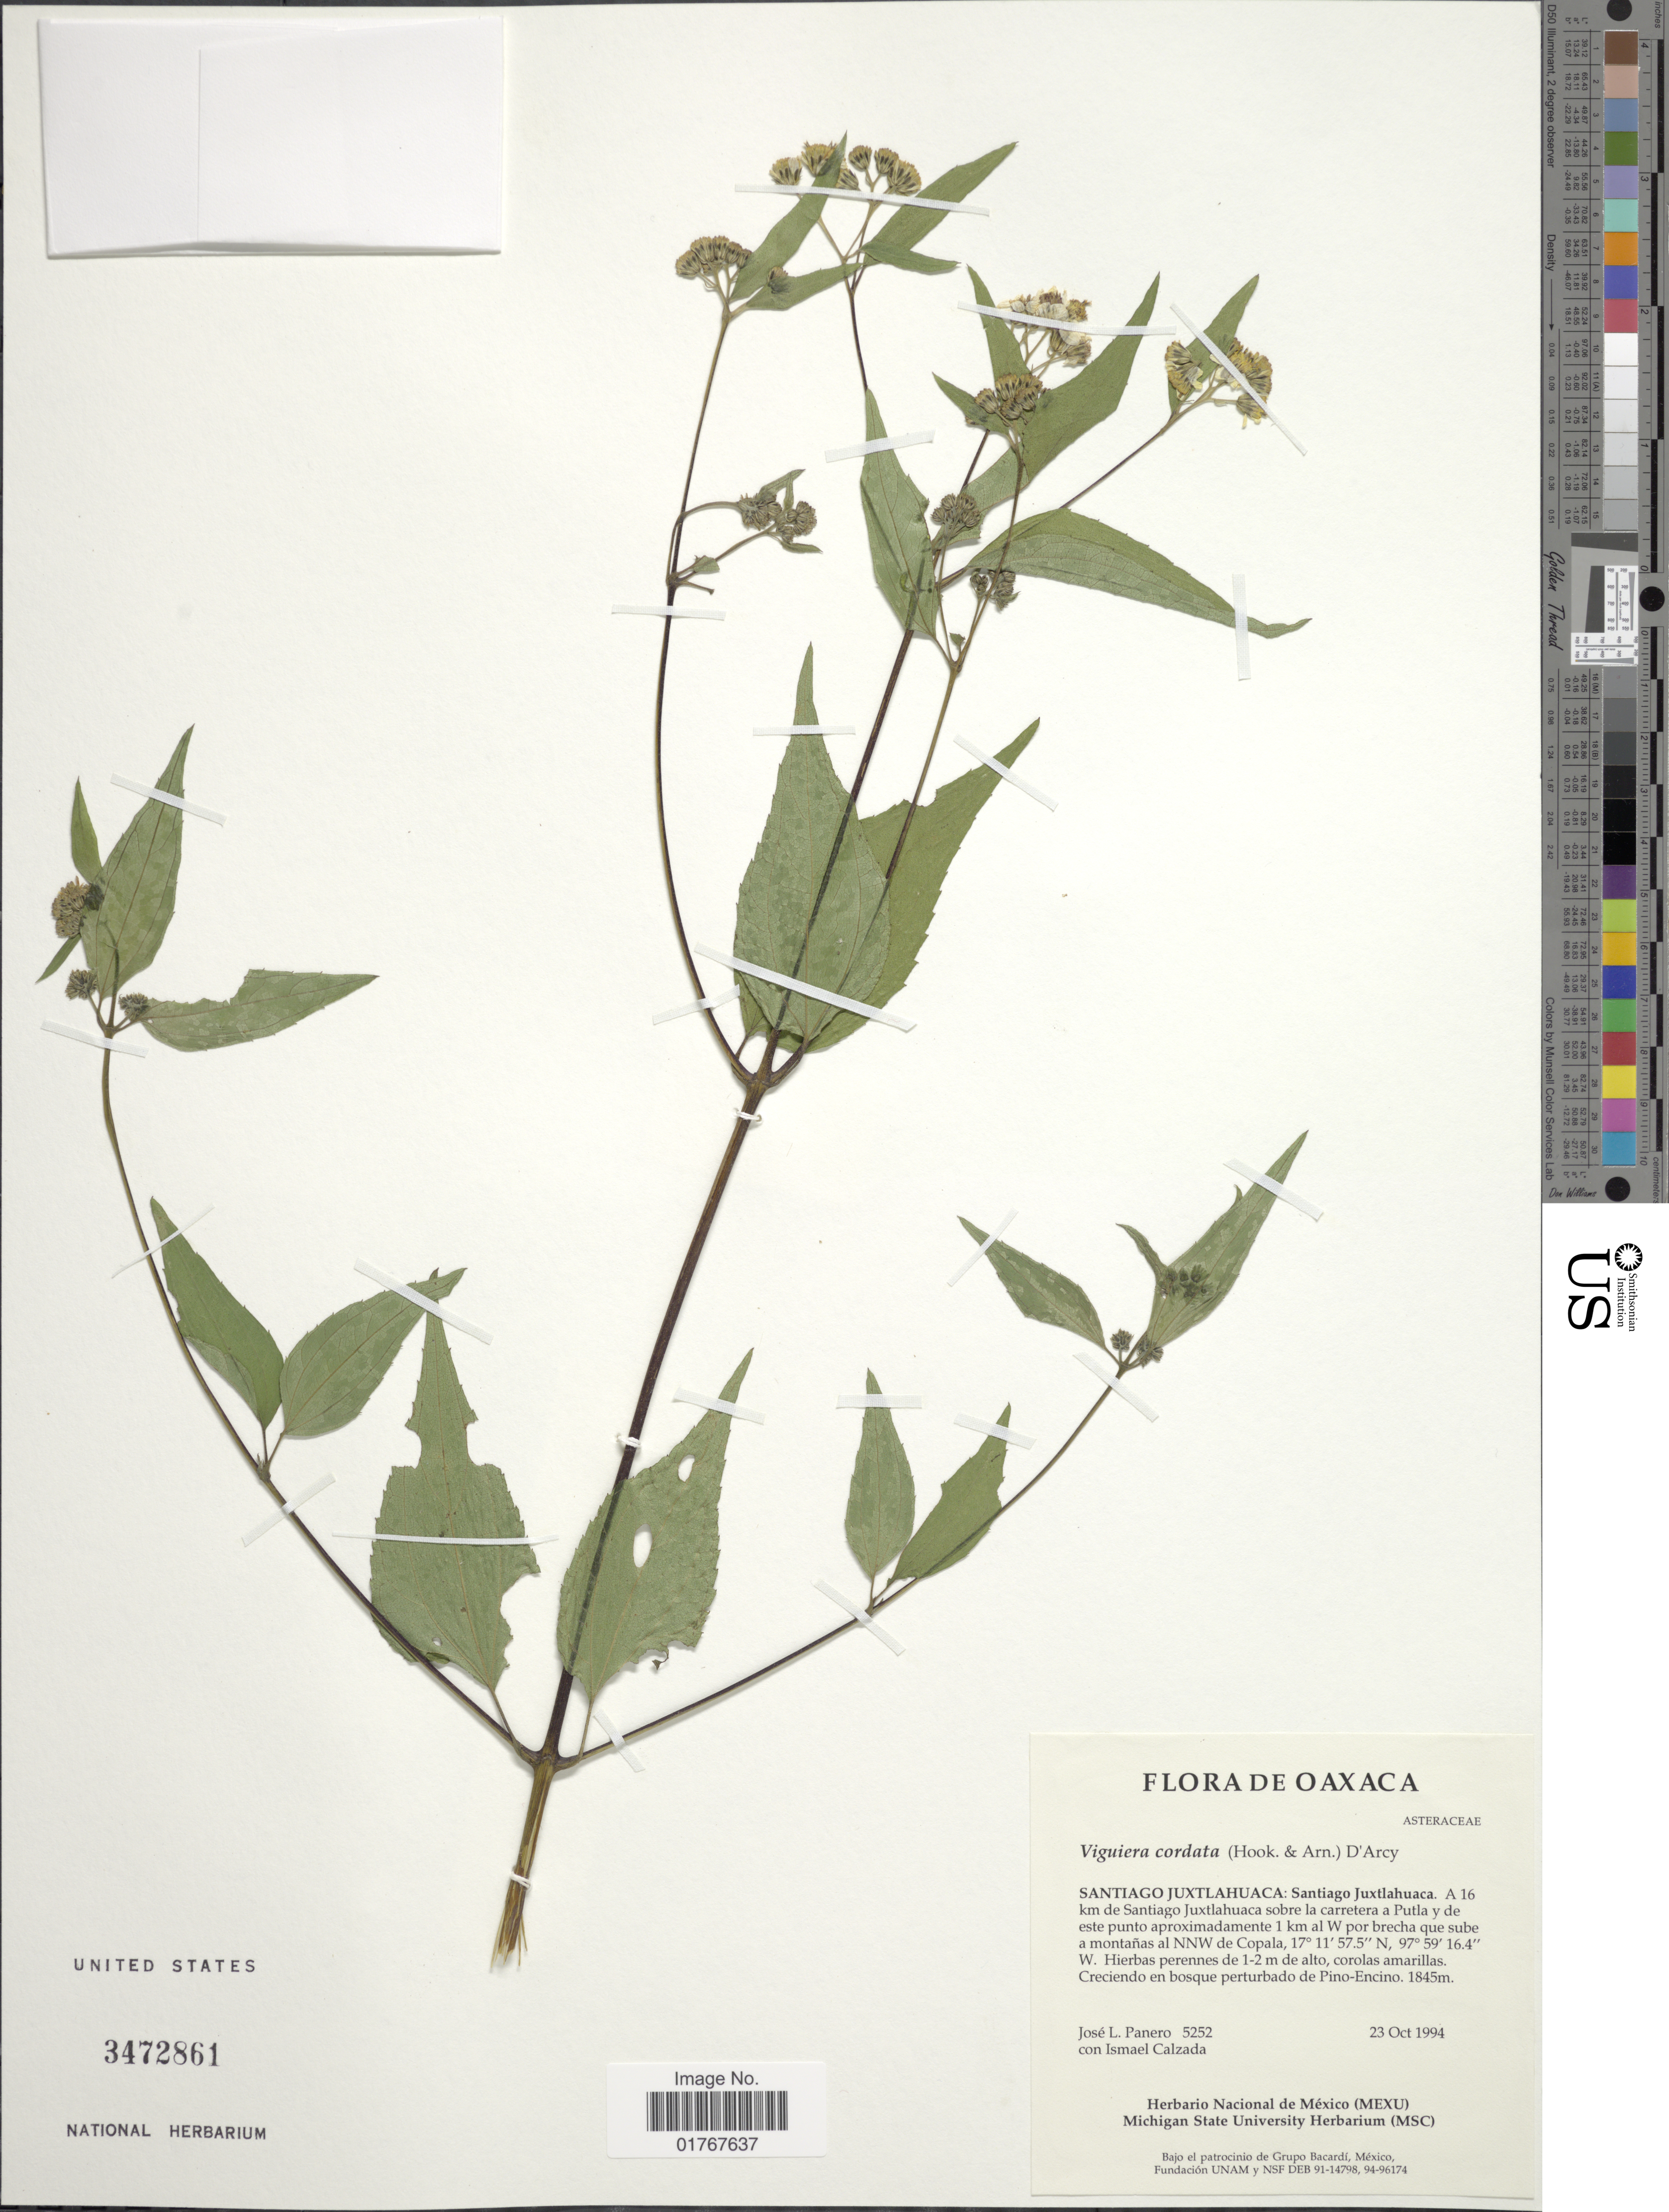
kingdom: Plantae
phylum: Tracheophyta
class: Magnoliopsida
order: Asterales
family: Asteraceae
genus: Viguiera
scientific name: Viguiera cordata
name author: (Hook. & Arn.) D'Arcy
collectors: J. L. Panero & I. Calzada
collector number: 5252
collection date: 1994-10-23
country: Mexico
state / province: Oaxaca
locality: Santiago Juxtlahuaca: Santiago Juxtlahuaca. A 16 km de Santiago Juxtlahuaca sobre la carretera a Putla y de este punto aproximadamente 1 km al W por brecha que sube a montañas al NNW de Copala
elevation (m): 1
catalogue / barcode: US 3472861